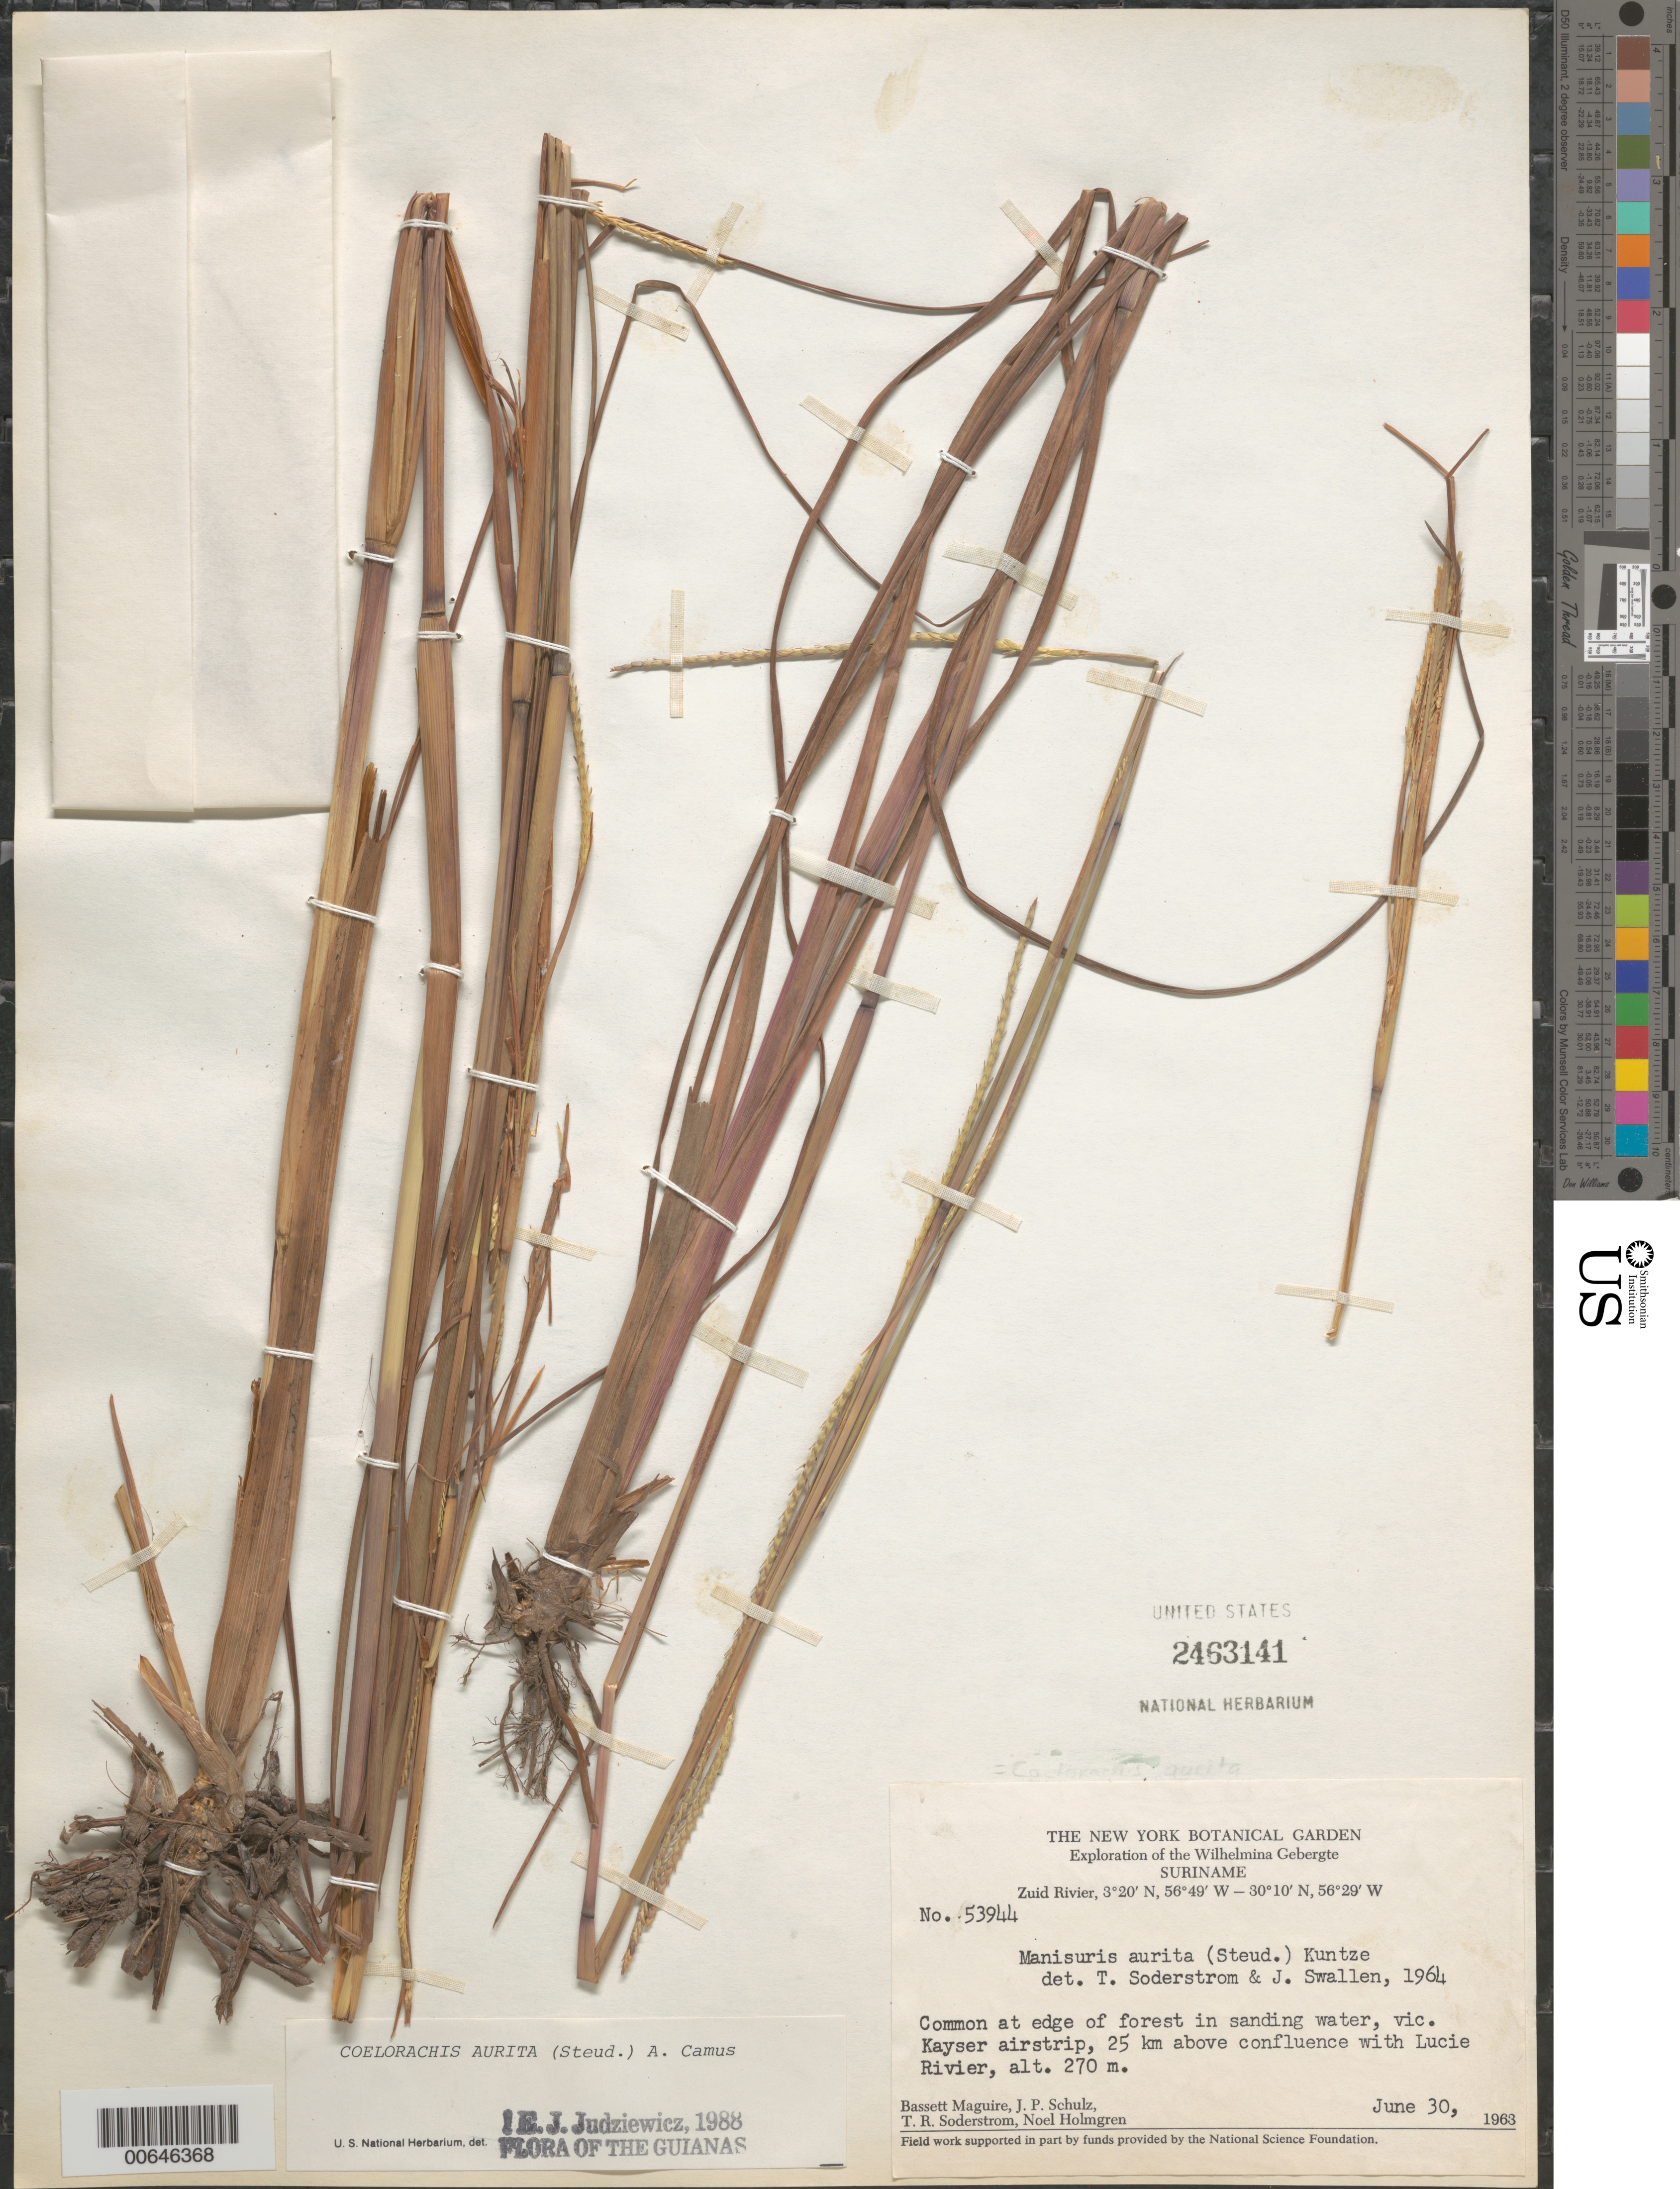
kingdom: Plantae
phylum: Tracheophyta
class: Liliopsida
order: Poales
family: Poaceae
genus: Mnesithea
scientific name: Mnesithea aurita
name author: (Steud.) de Koning & Sosef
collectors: B. Maguire, J. P. Schulz, T. R. Soderstrom & N. H. Holmgren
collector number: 53944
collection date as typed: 30-Jun-63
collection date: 1963-06-30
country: Suriname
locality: Kayser Airstrip, Zuid R., 45 km above confl. with Lucie R., Wilhelmina Gebergte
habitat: Edge of forest in standing water.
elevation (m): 270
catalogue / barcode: US 2463141